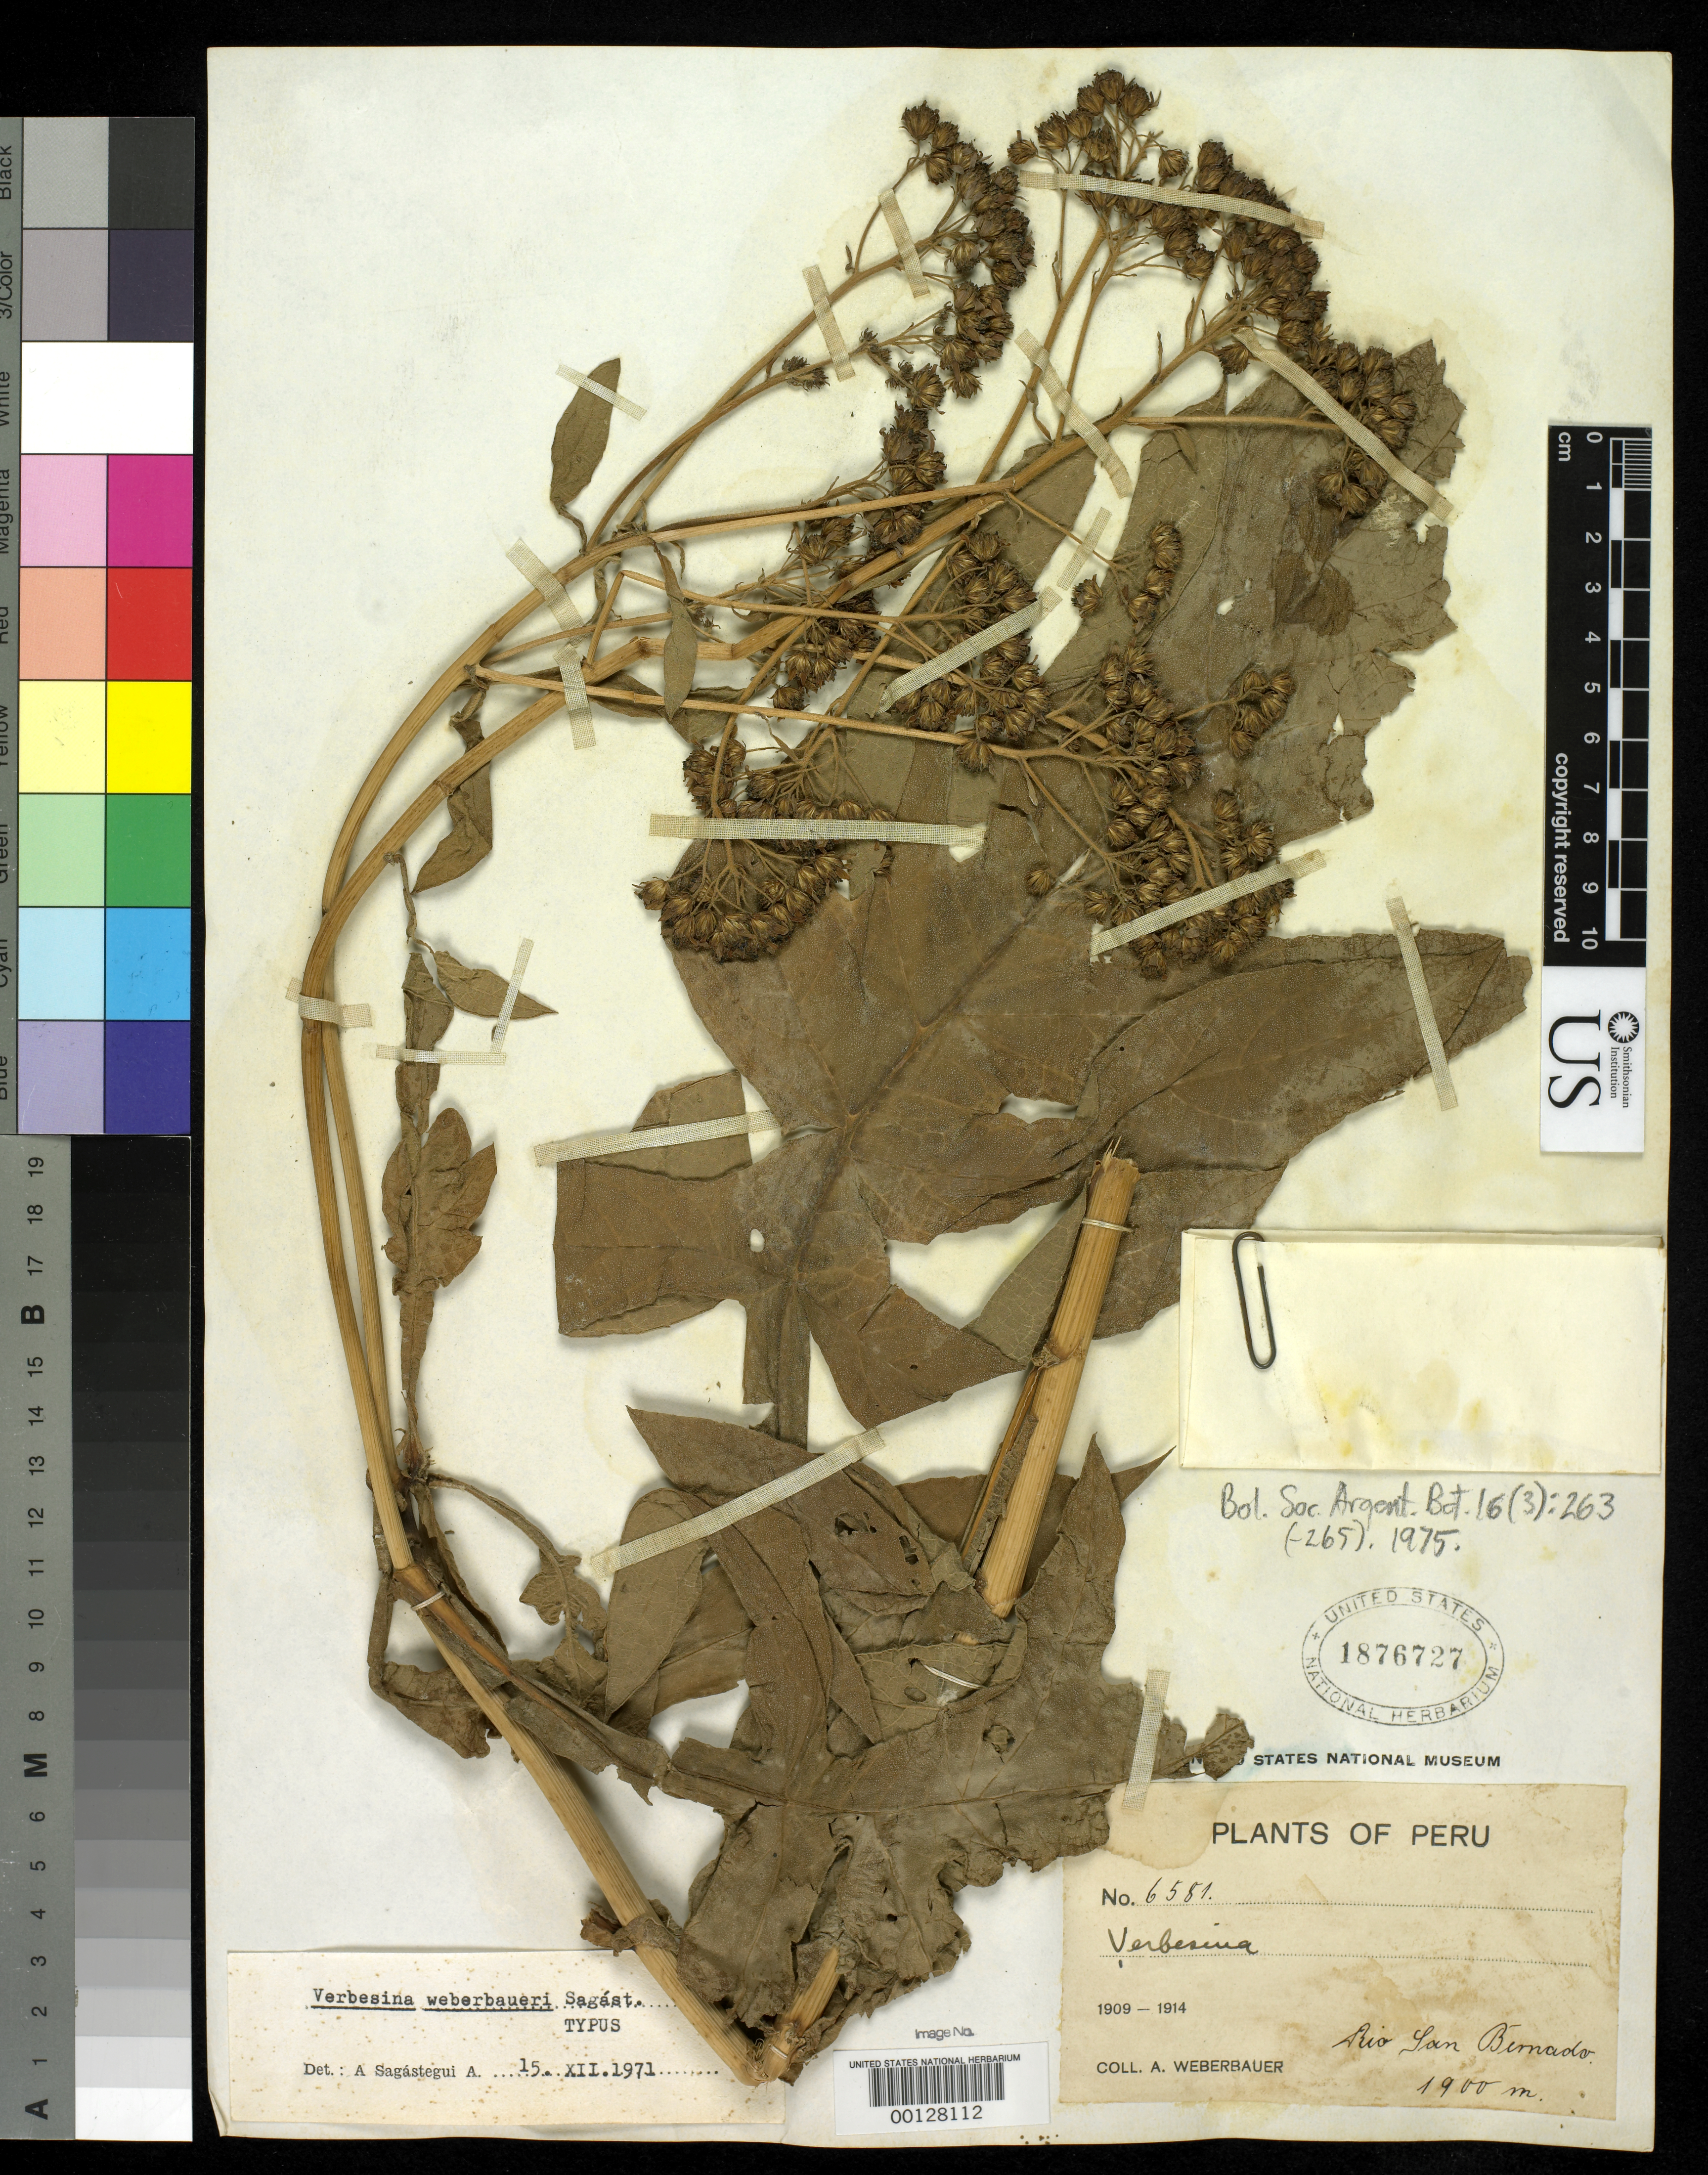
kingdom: Plantae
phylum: Tracheophyta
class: Magnoliopsida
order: Asterales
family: Asteraceae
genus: Verbesina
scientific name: Verbesina weberbaueri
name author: Sagást.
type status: Holotype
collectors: A. Weberbauer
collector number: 6581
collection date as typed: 1909 to -- --- 1919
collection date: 1909/1919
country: Peru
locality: Río San Bernado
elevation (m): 1900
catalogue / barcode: US 1876727